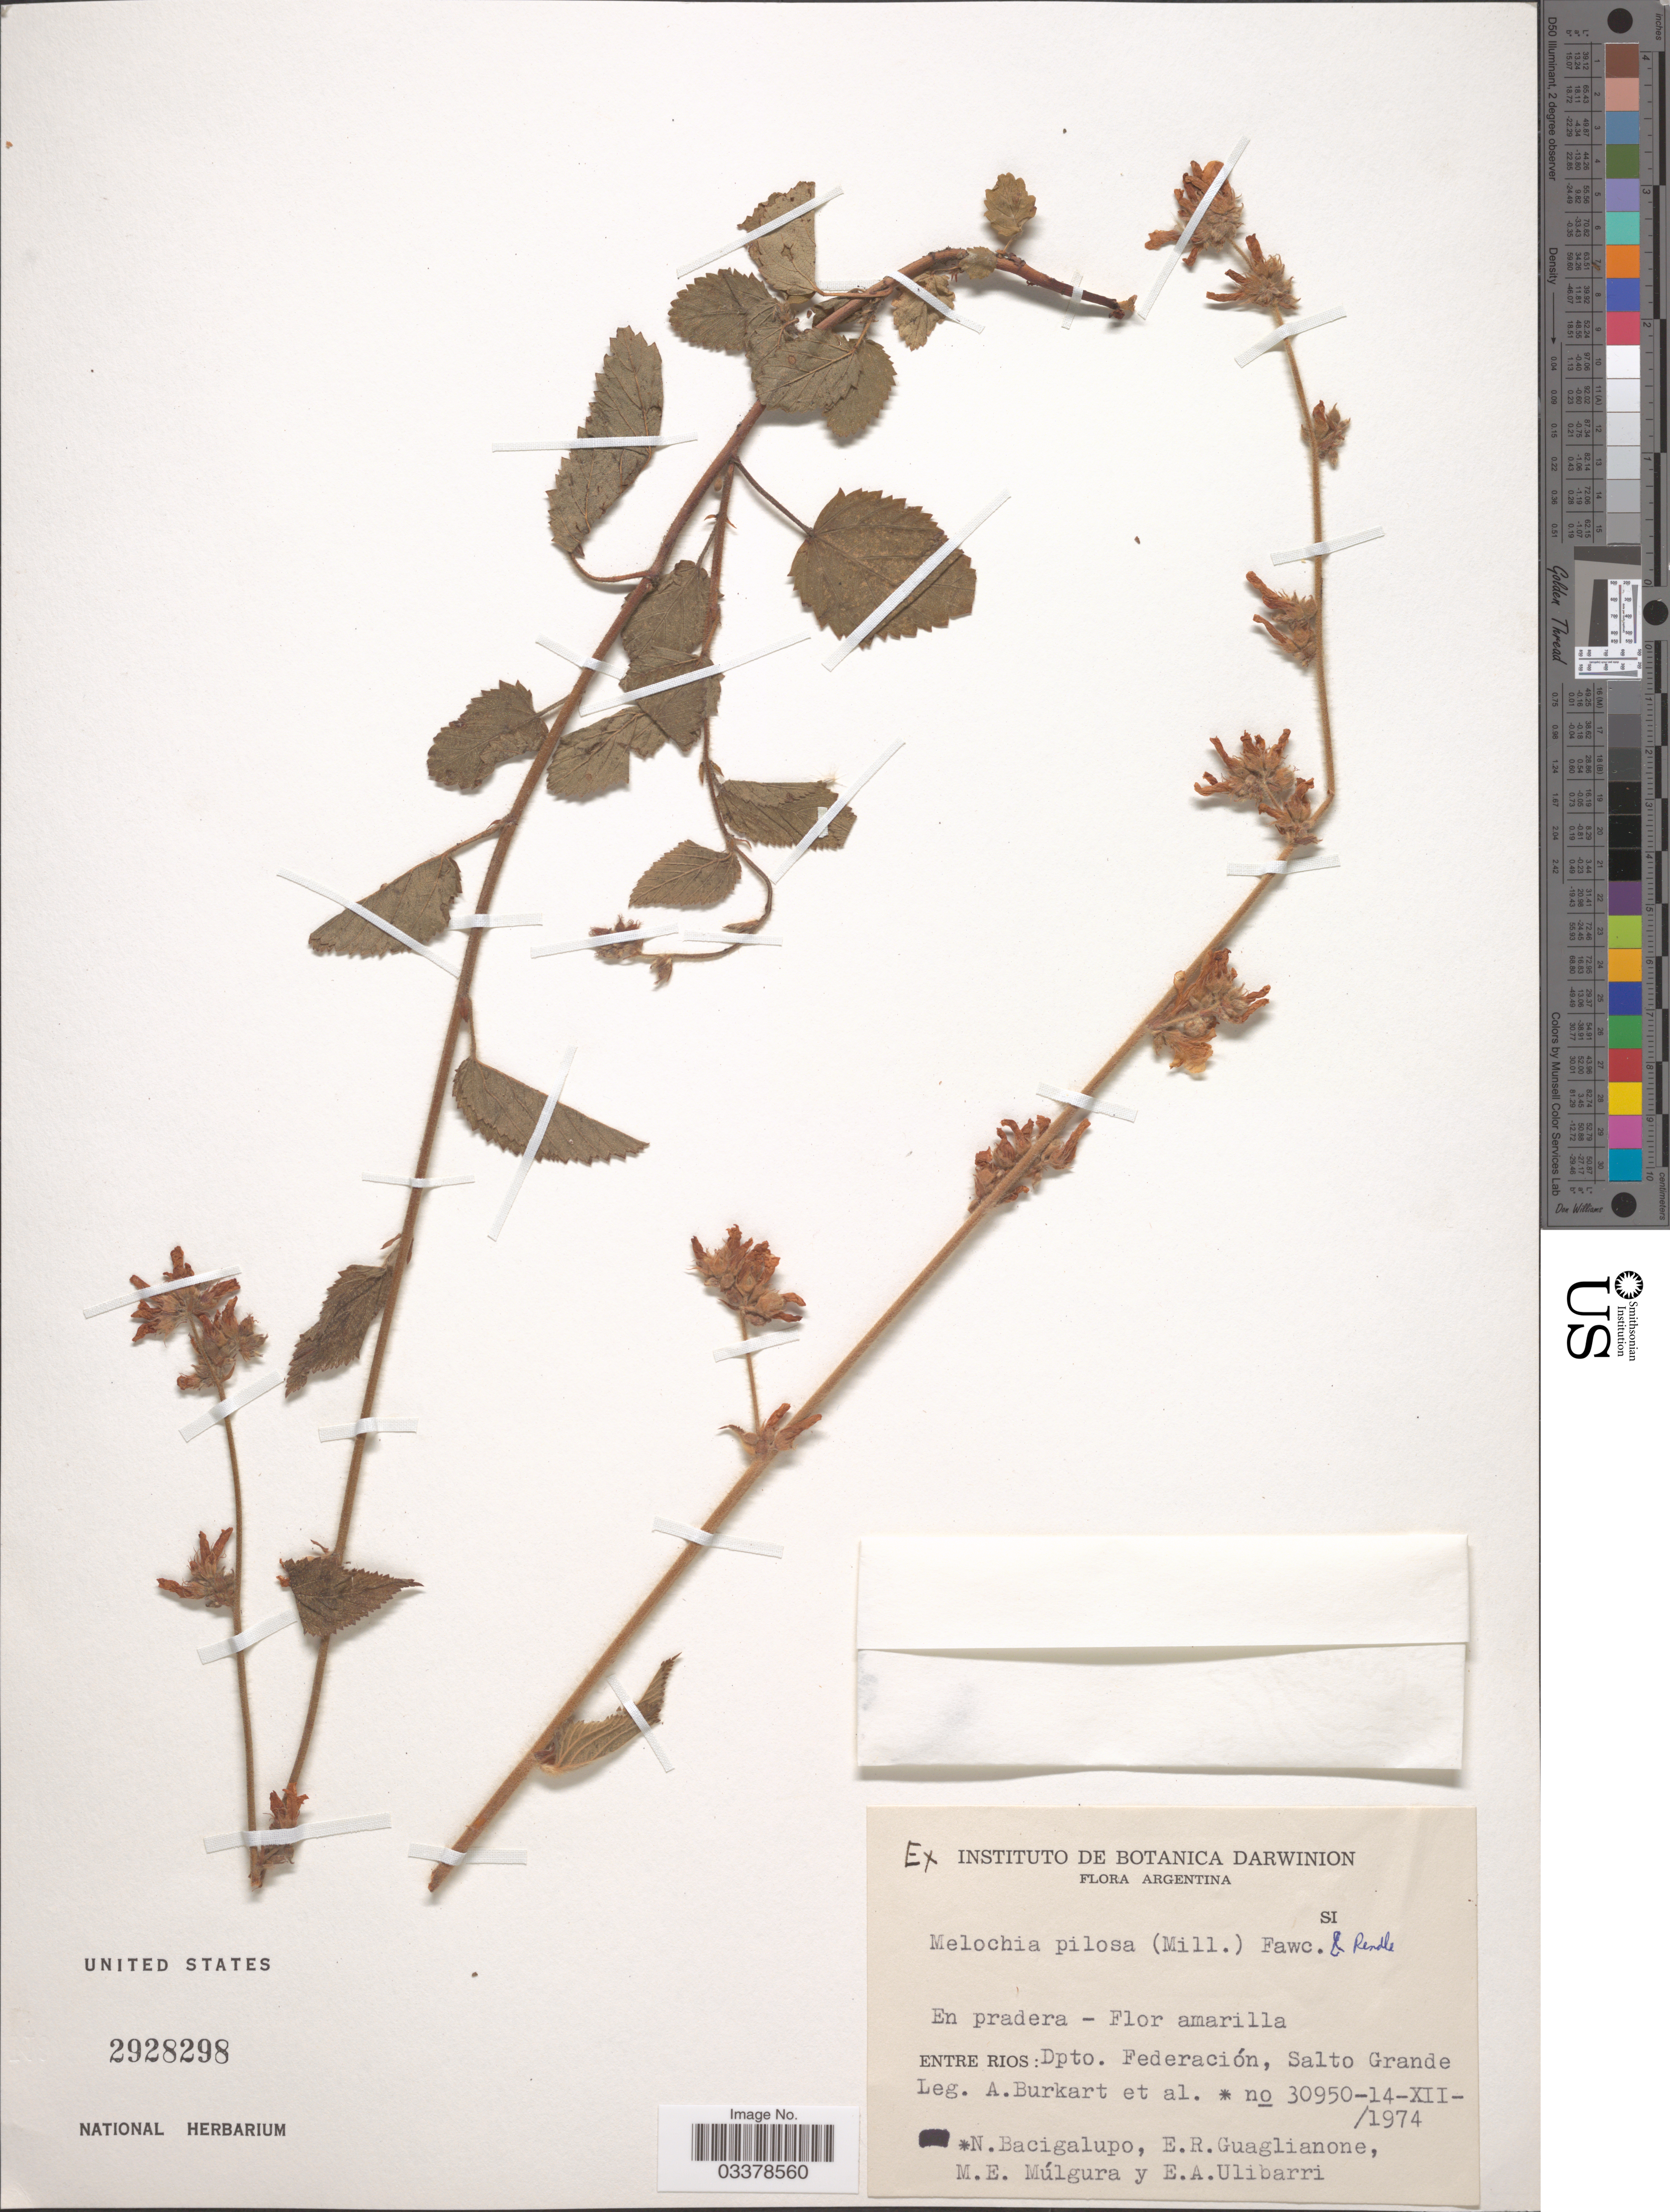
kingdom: Plantae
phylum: Tracheophyta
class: Magnoliopsida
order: Malvales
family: Malvaceae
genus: Melochia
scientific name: Melochia pilosa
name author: (Mill.) Fawc. & Rendle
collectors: A. E. Burkart, N. M. Bacigalupo, E. R. Guaglianone, M. E. Múlgura & E. A. Ulibarri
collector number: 30950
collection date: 1974-12-14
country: Argentina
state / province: Entre Rios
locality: Dpto. Federación, Salto Grande.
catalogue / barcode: US 2928298